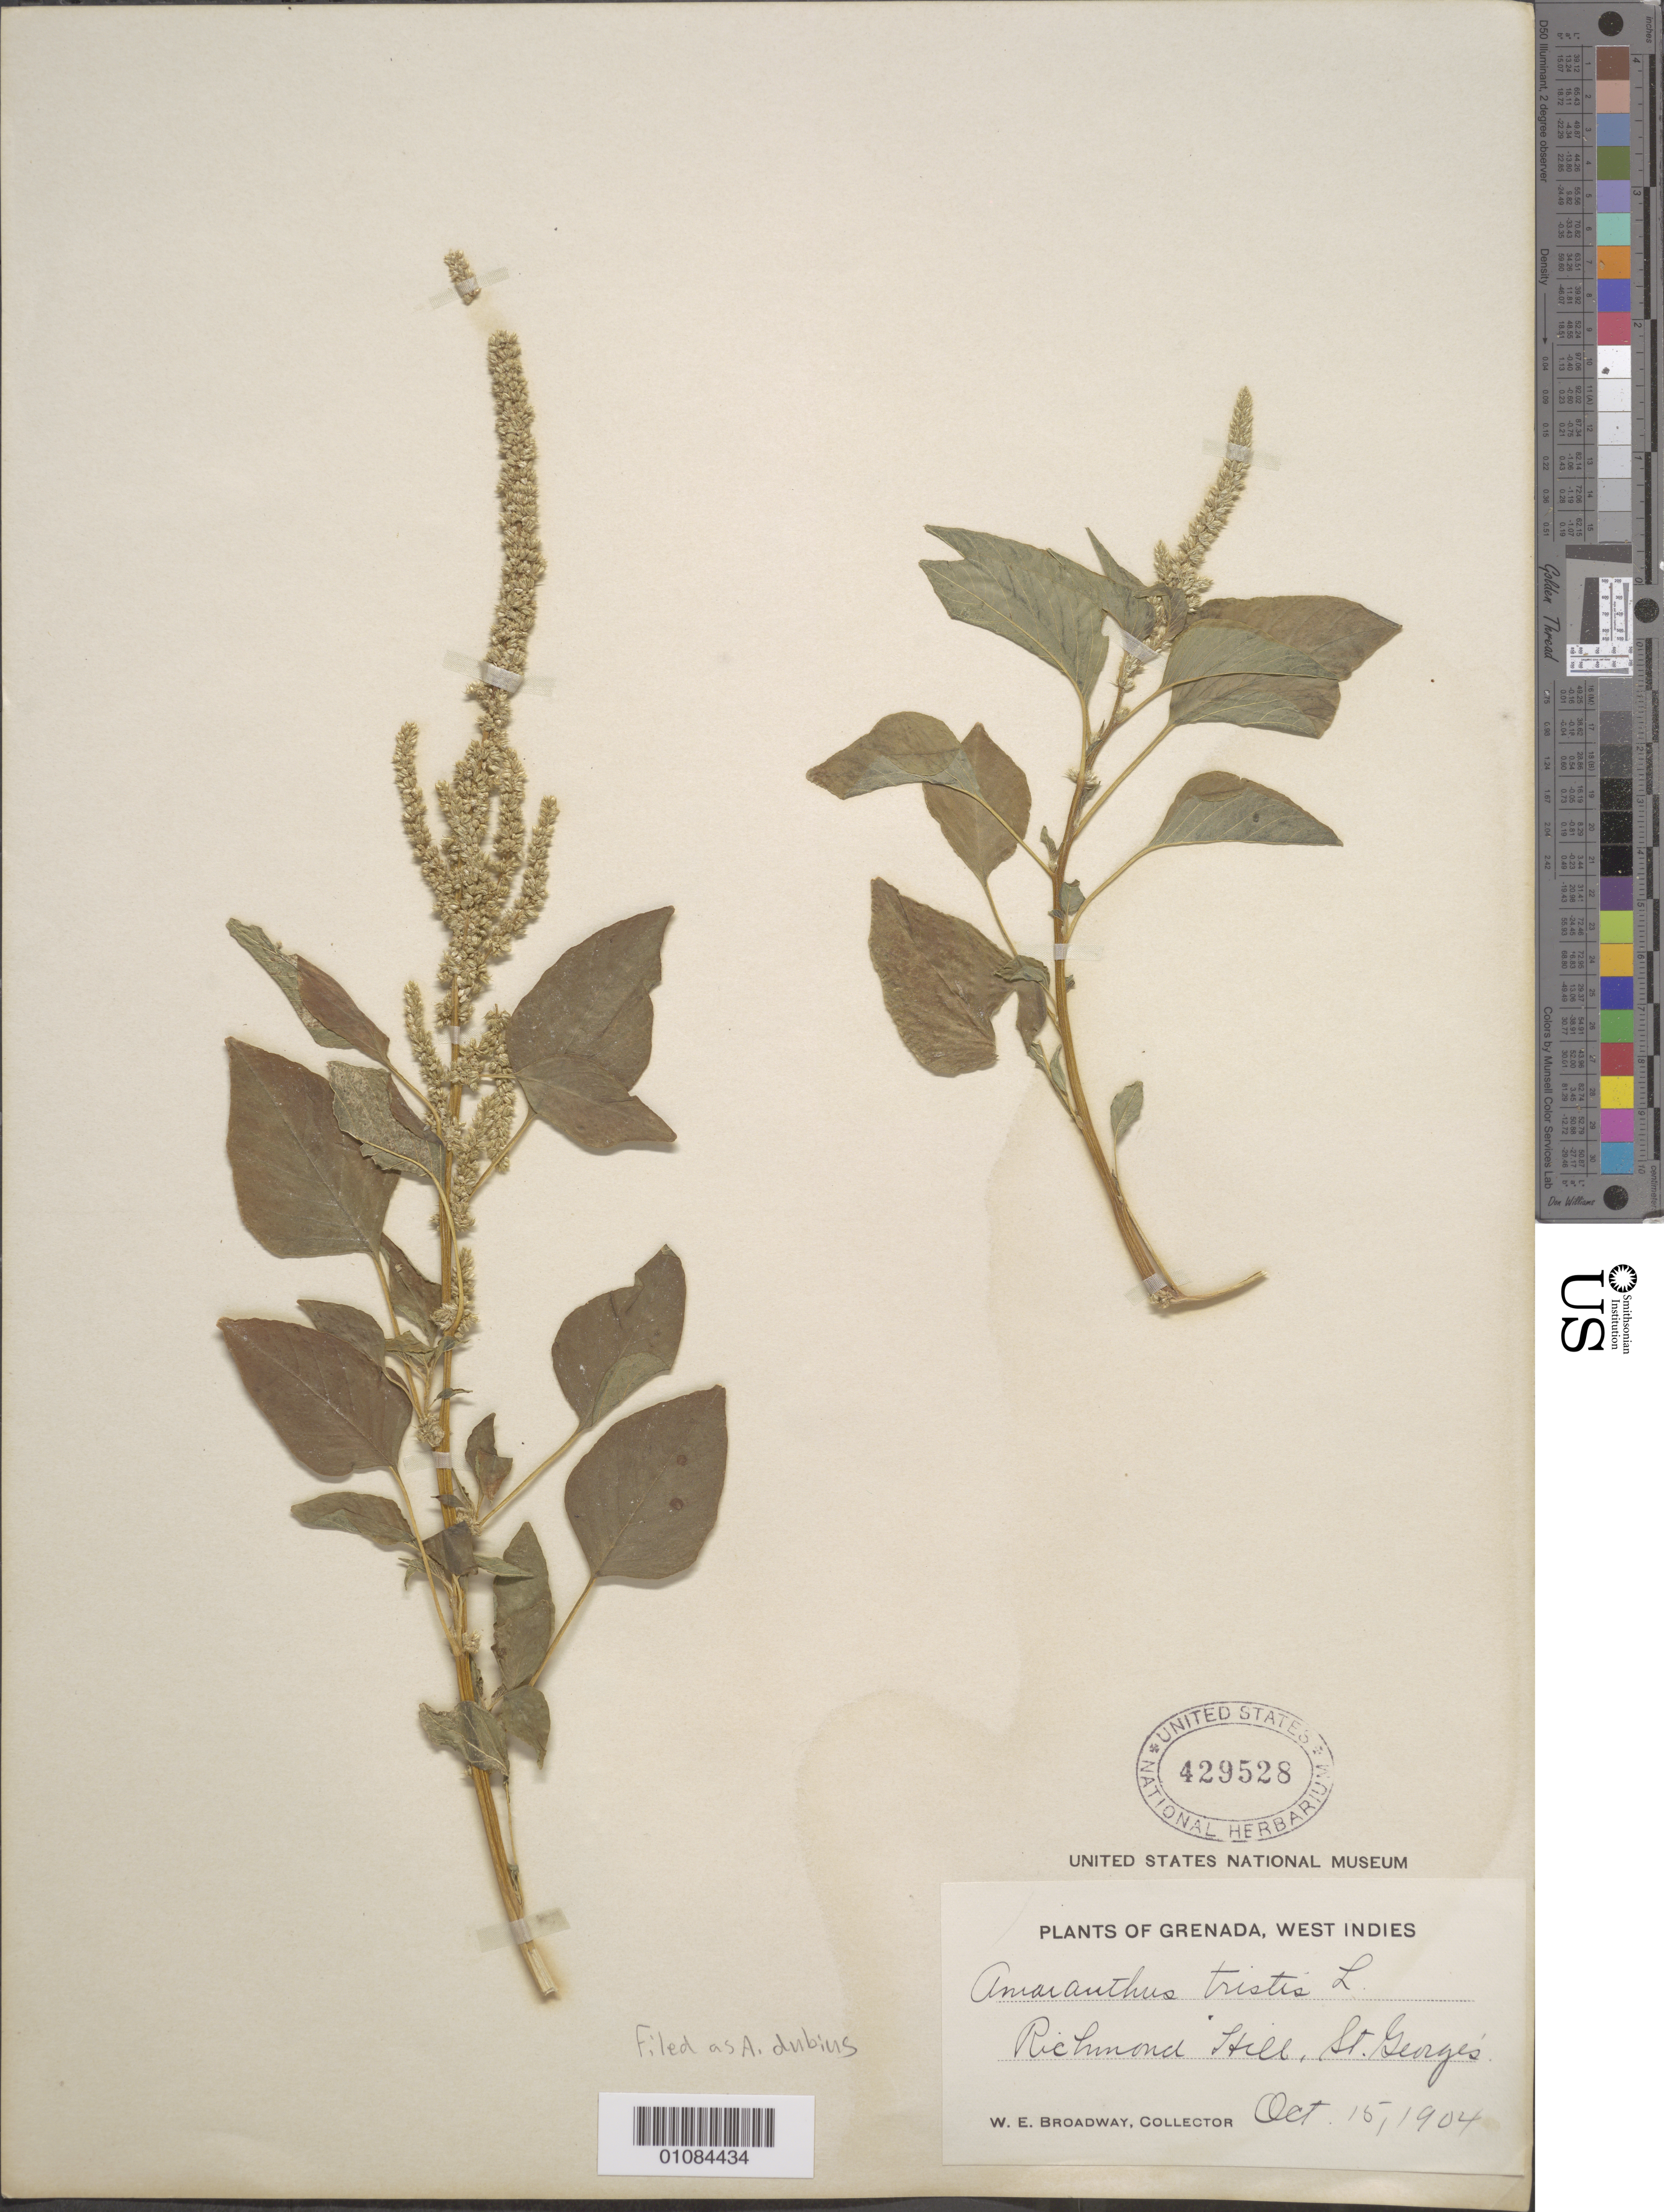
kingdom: Plantae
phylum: Tracheophyta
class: Magnoliopsida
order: Caryophyllales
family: Amaranthaceae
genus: Amaranthus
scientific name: Amaranthus dubius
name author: Mart. ex Thell.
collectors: W. E. Broadway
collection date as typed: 15 Oct 1904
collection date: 1904-10-15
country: Grenada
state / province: Saint George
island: Grenada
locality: St. George's, Richmond Hill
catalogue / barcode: US 429528